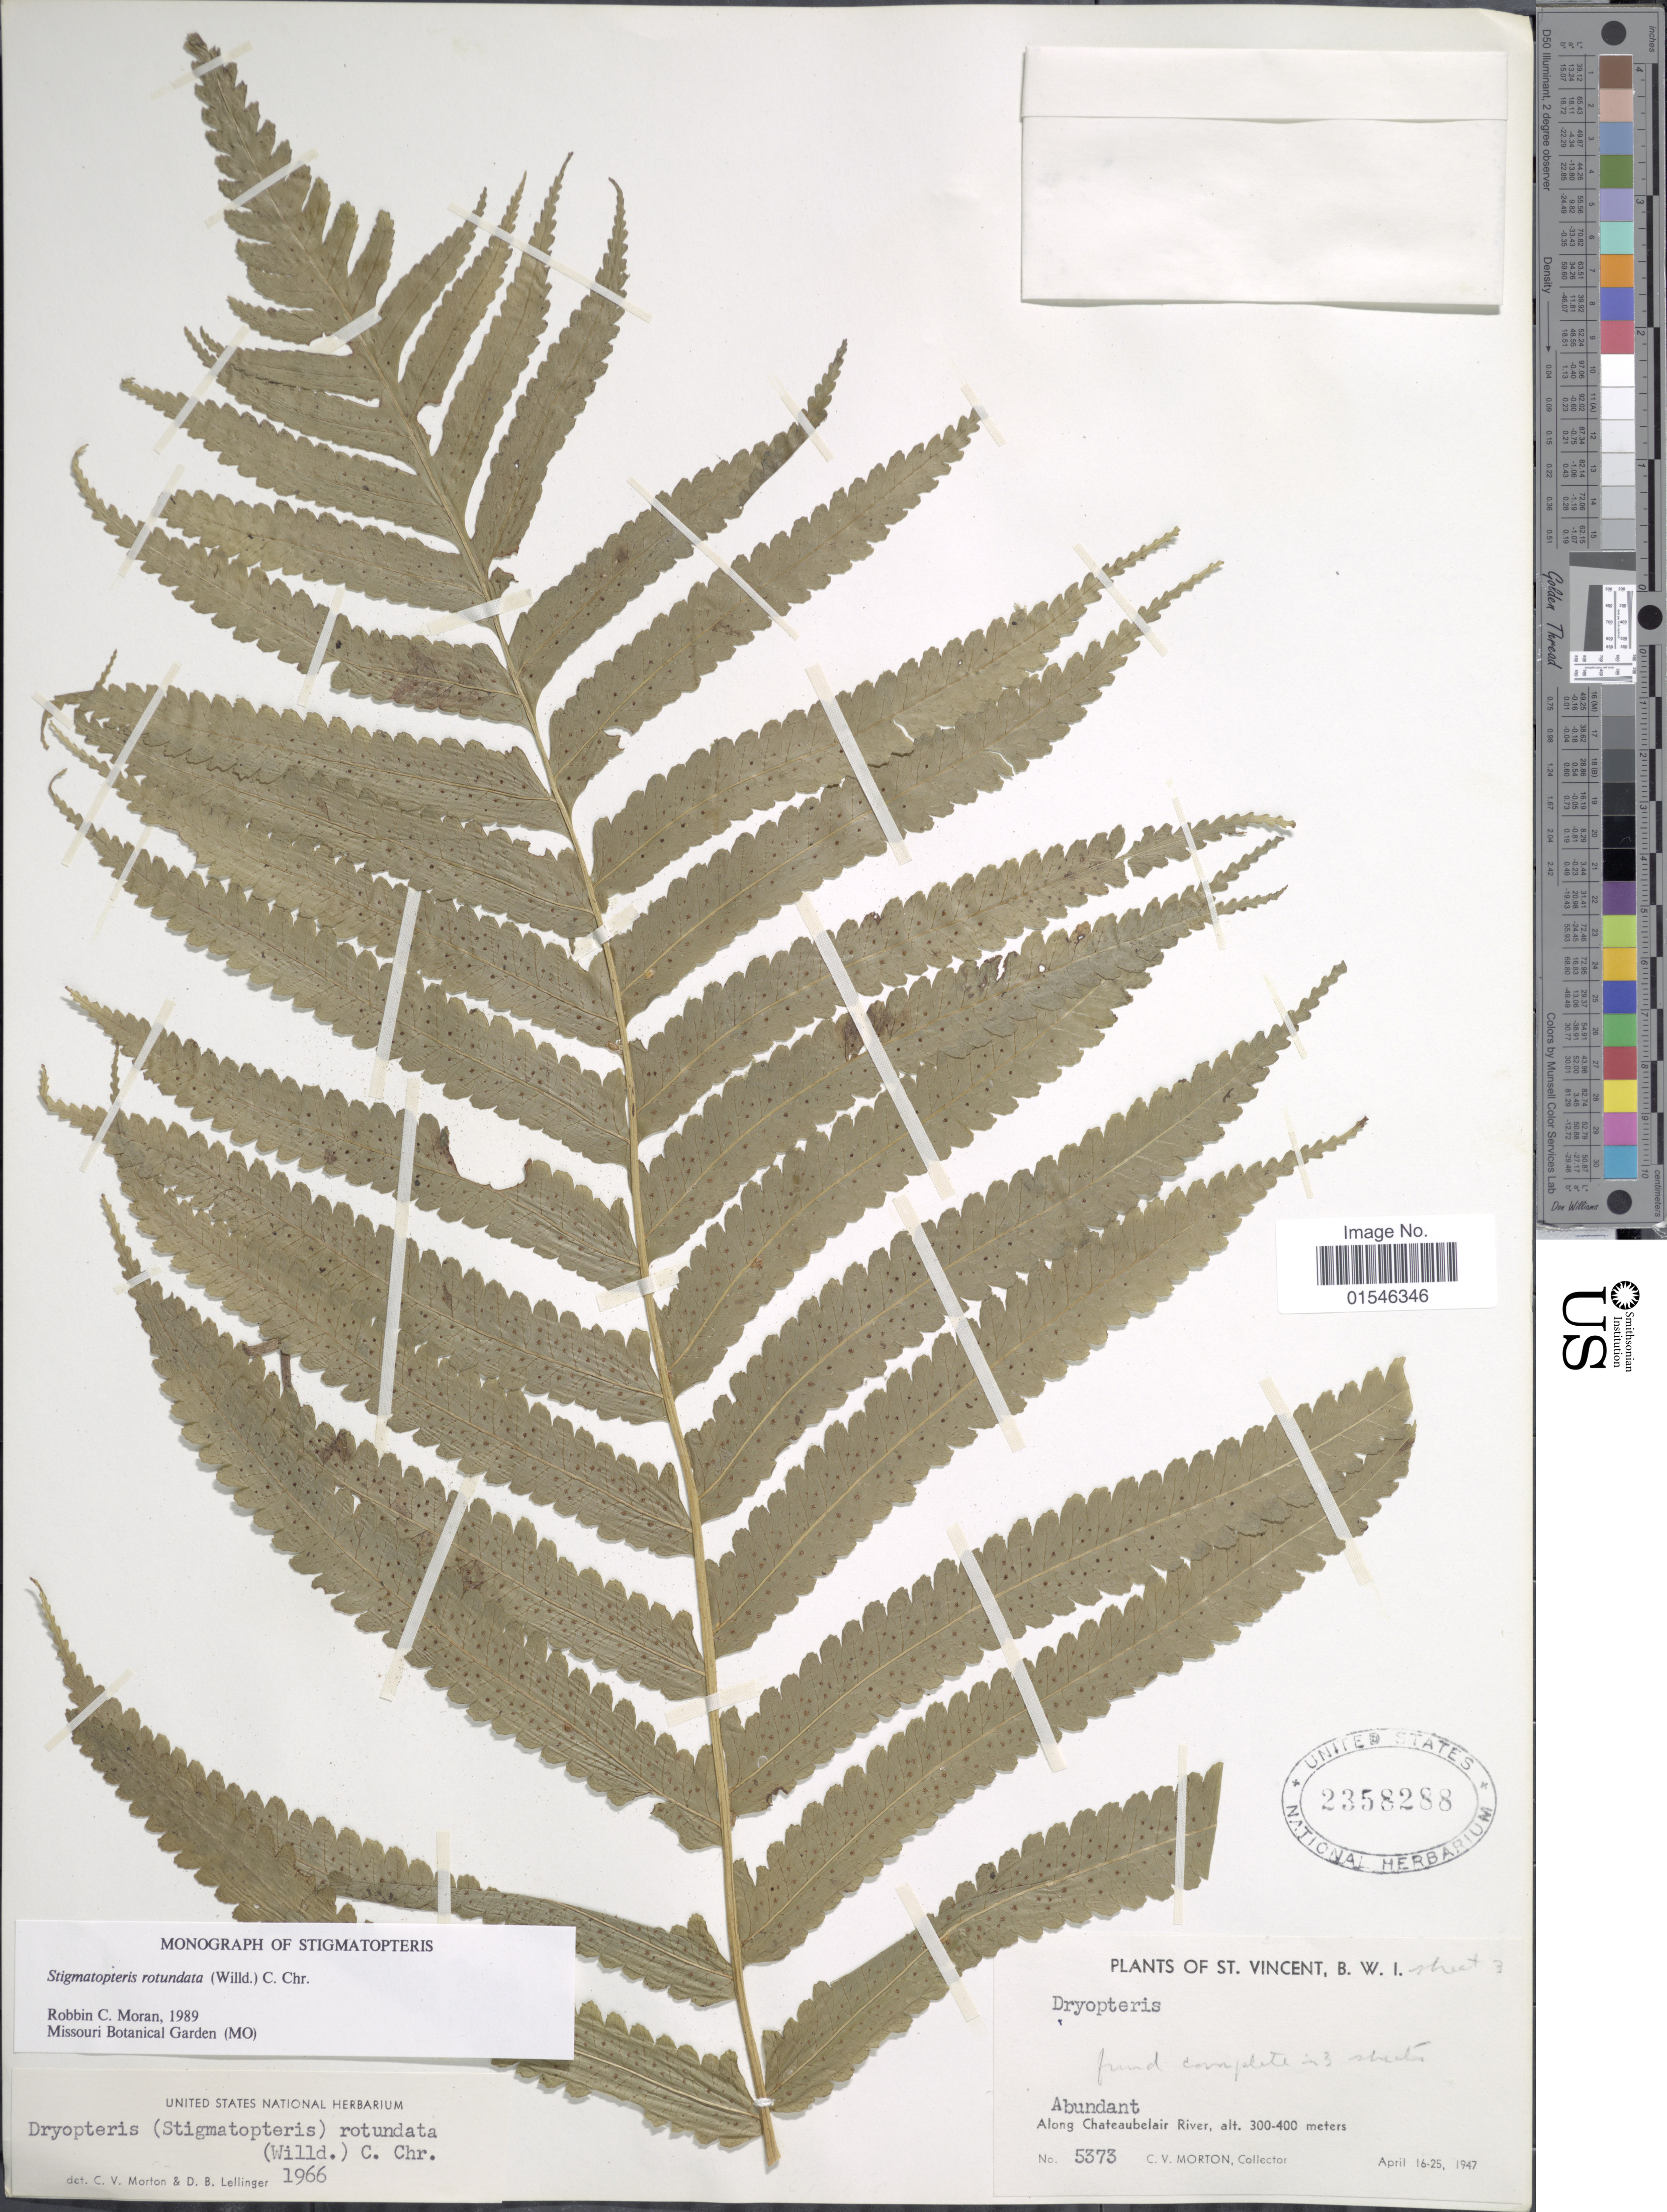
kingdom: Plantae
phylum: Tracheophyta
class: Polypodiopsida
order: Polypodiales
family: Dryopteridaceae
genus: Stigmatopteris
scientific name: Stigmatopteris rotundata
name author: (Willd.) C. Chr.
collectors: C. V. Morton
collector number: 5373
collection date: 1947-04-16/1947-04-25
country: St. Vincent - Grenadines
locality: St Vincent, B.W.I. Along Chateaubelair River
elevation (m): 300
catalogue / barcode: US 2358288